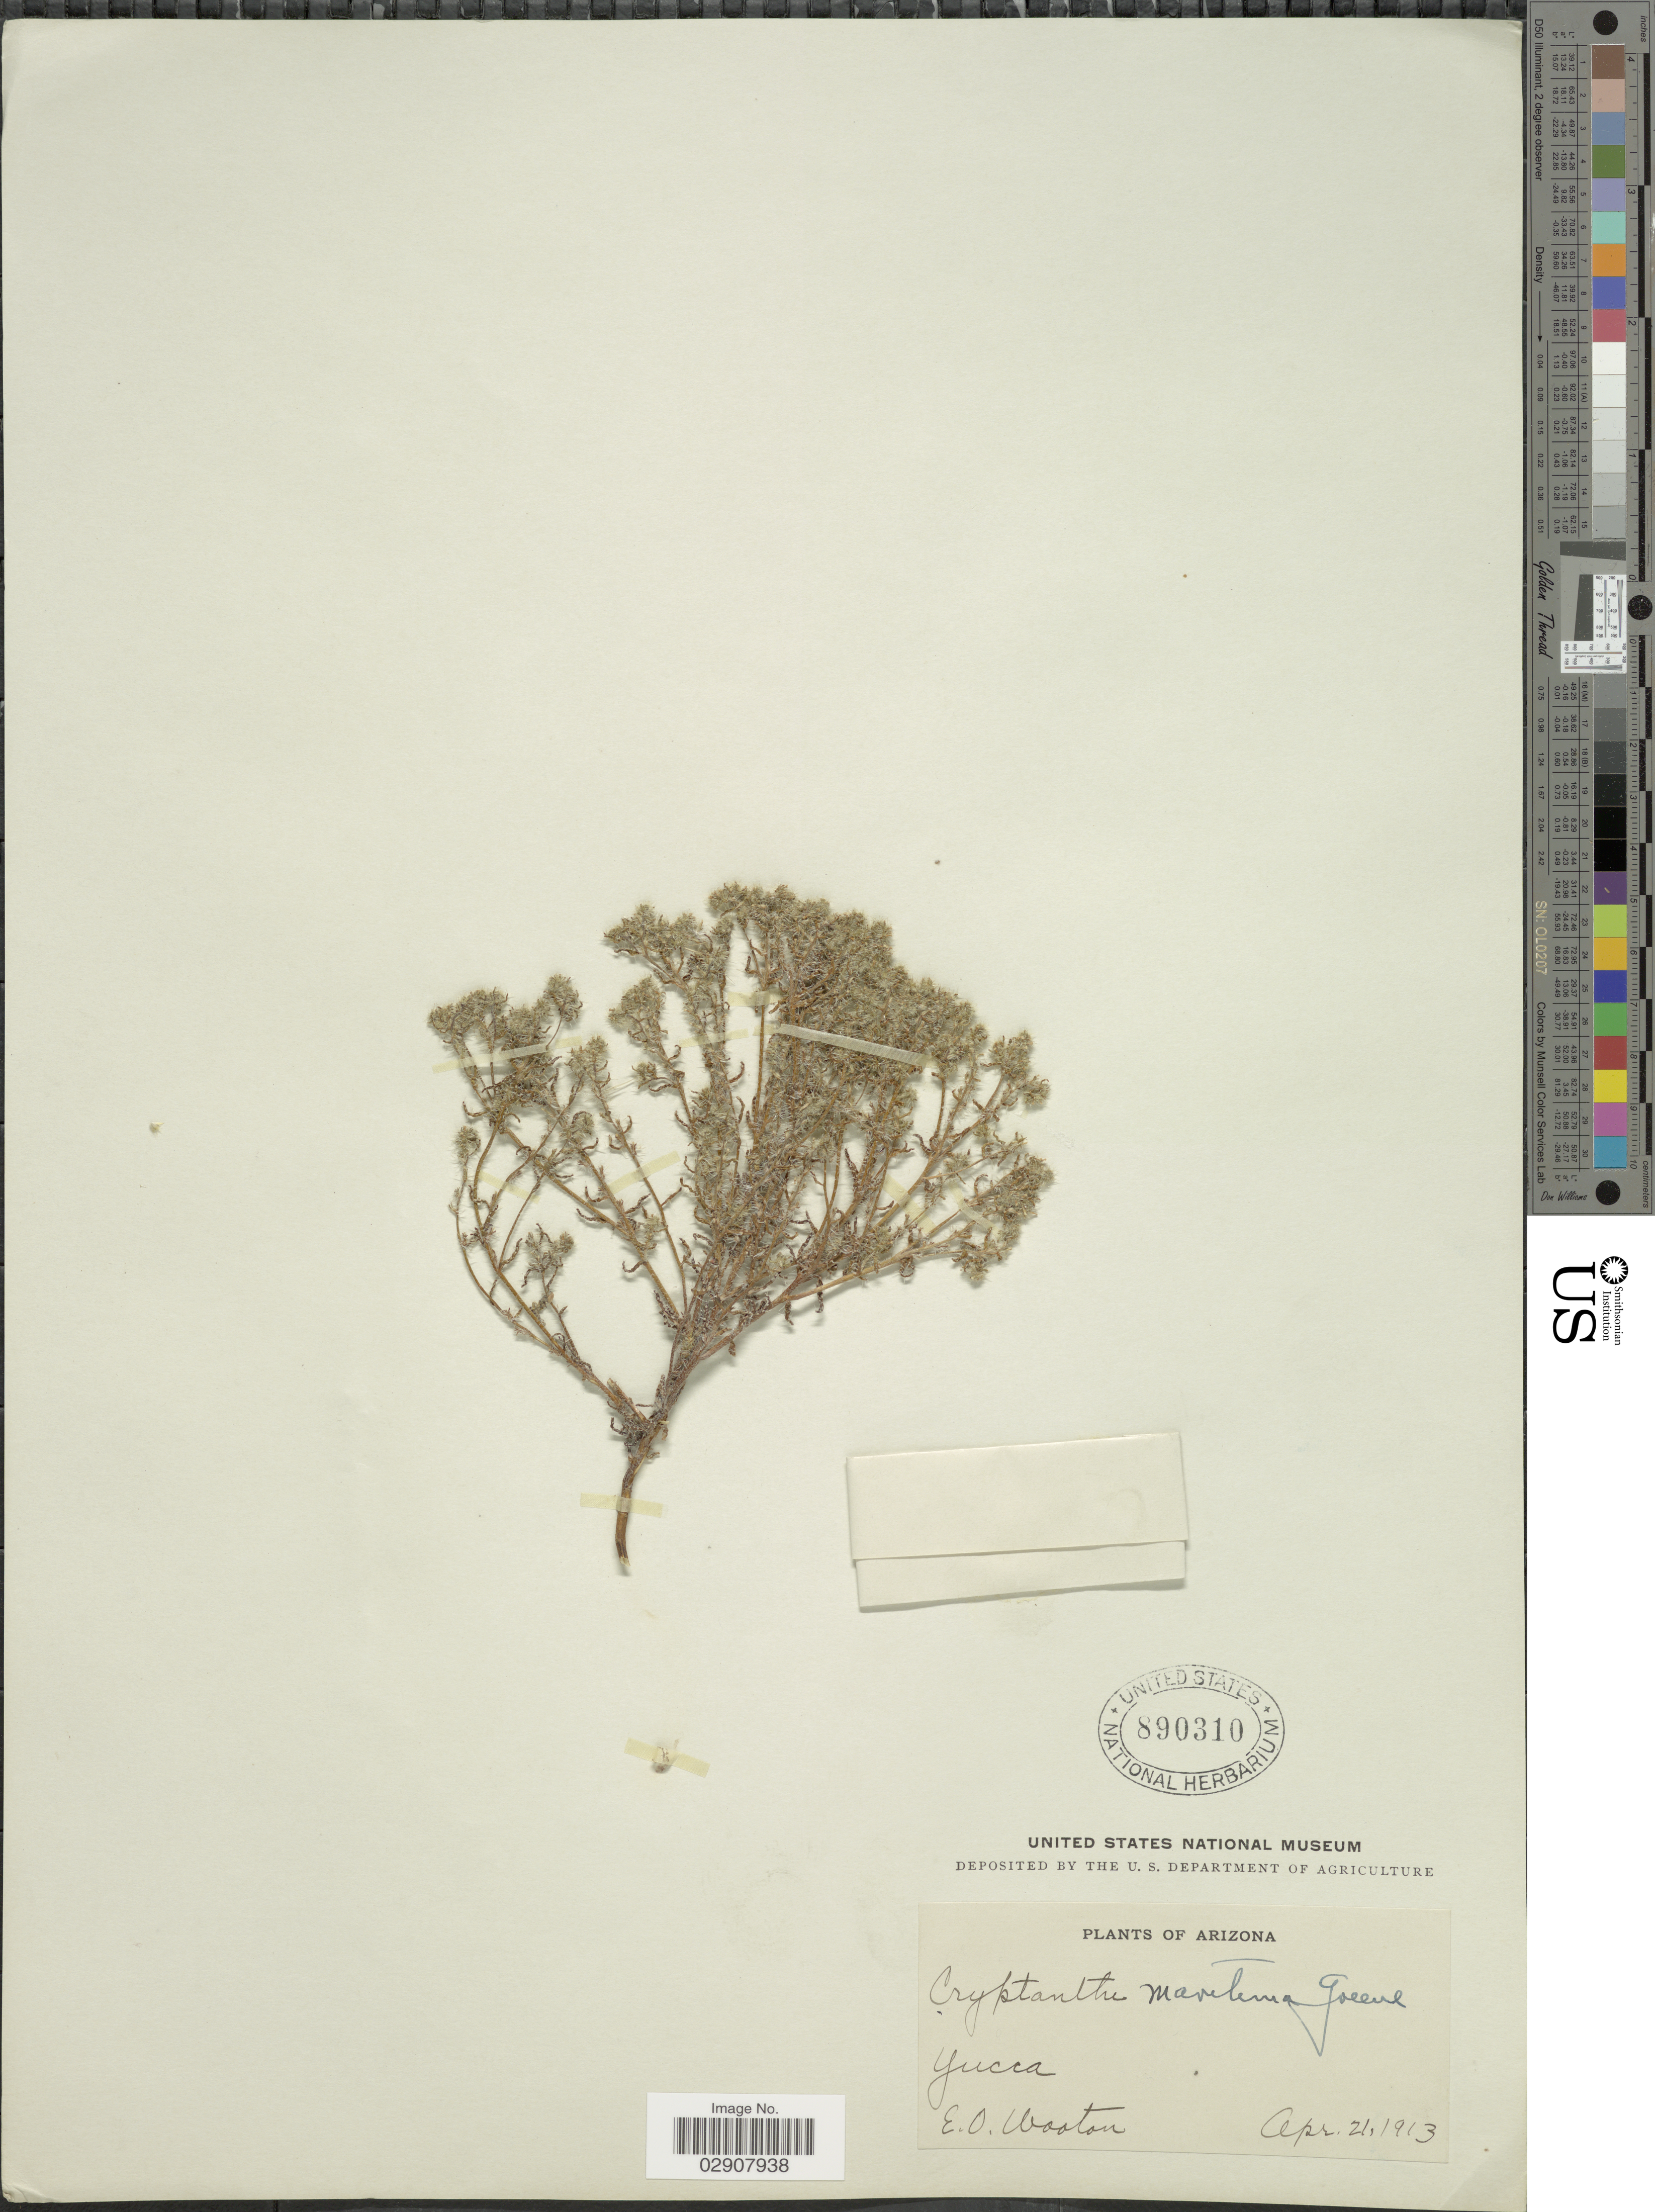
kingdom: Plantae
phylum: Tracheophyta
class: Magnoliopsida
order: Boraginales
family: Boraginaceae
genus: Cryptantha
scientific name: Cryptantha maritima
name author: (Greene) Greene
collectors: E. O. Wooton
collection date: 1913-04-21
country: United States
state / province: Arizona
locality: Yucca, Arizona.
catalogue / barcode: US 890310